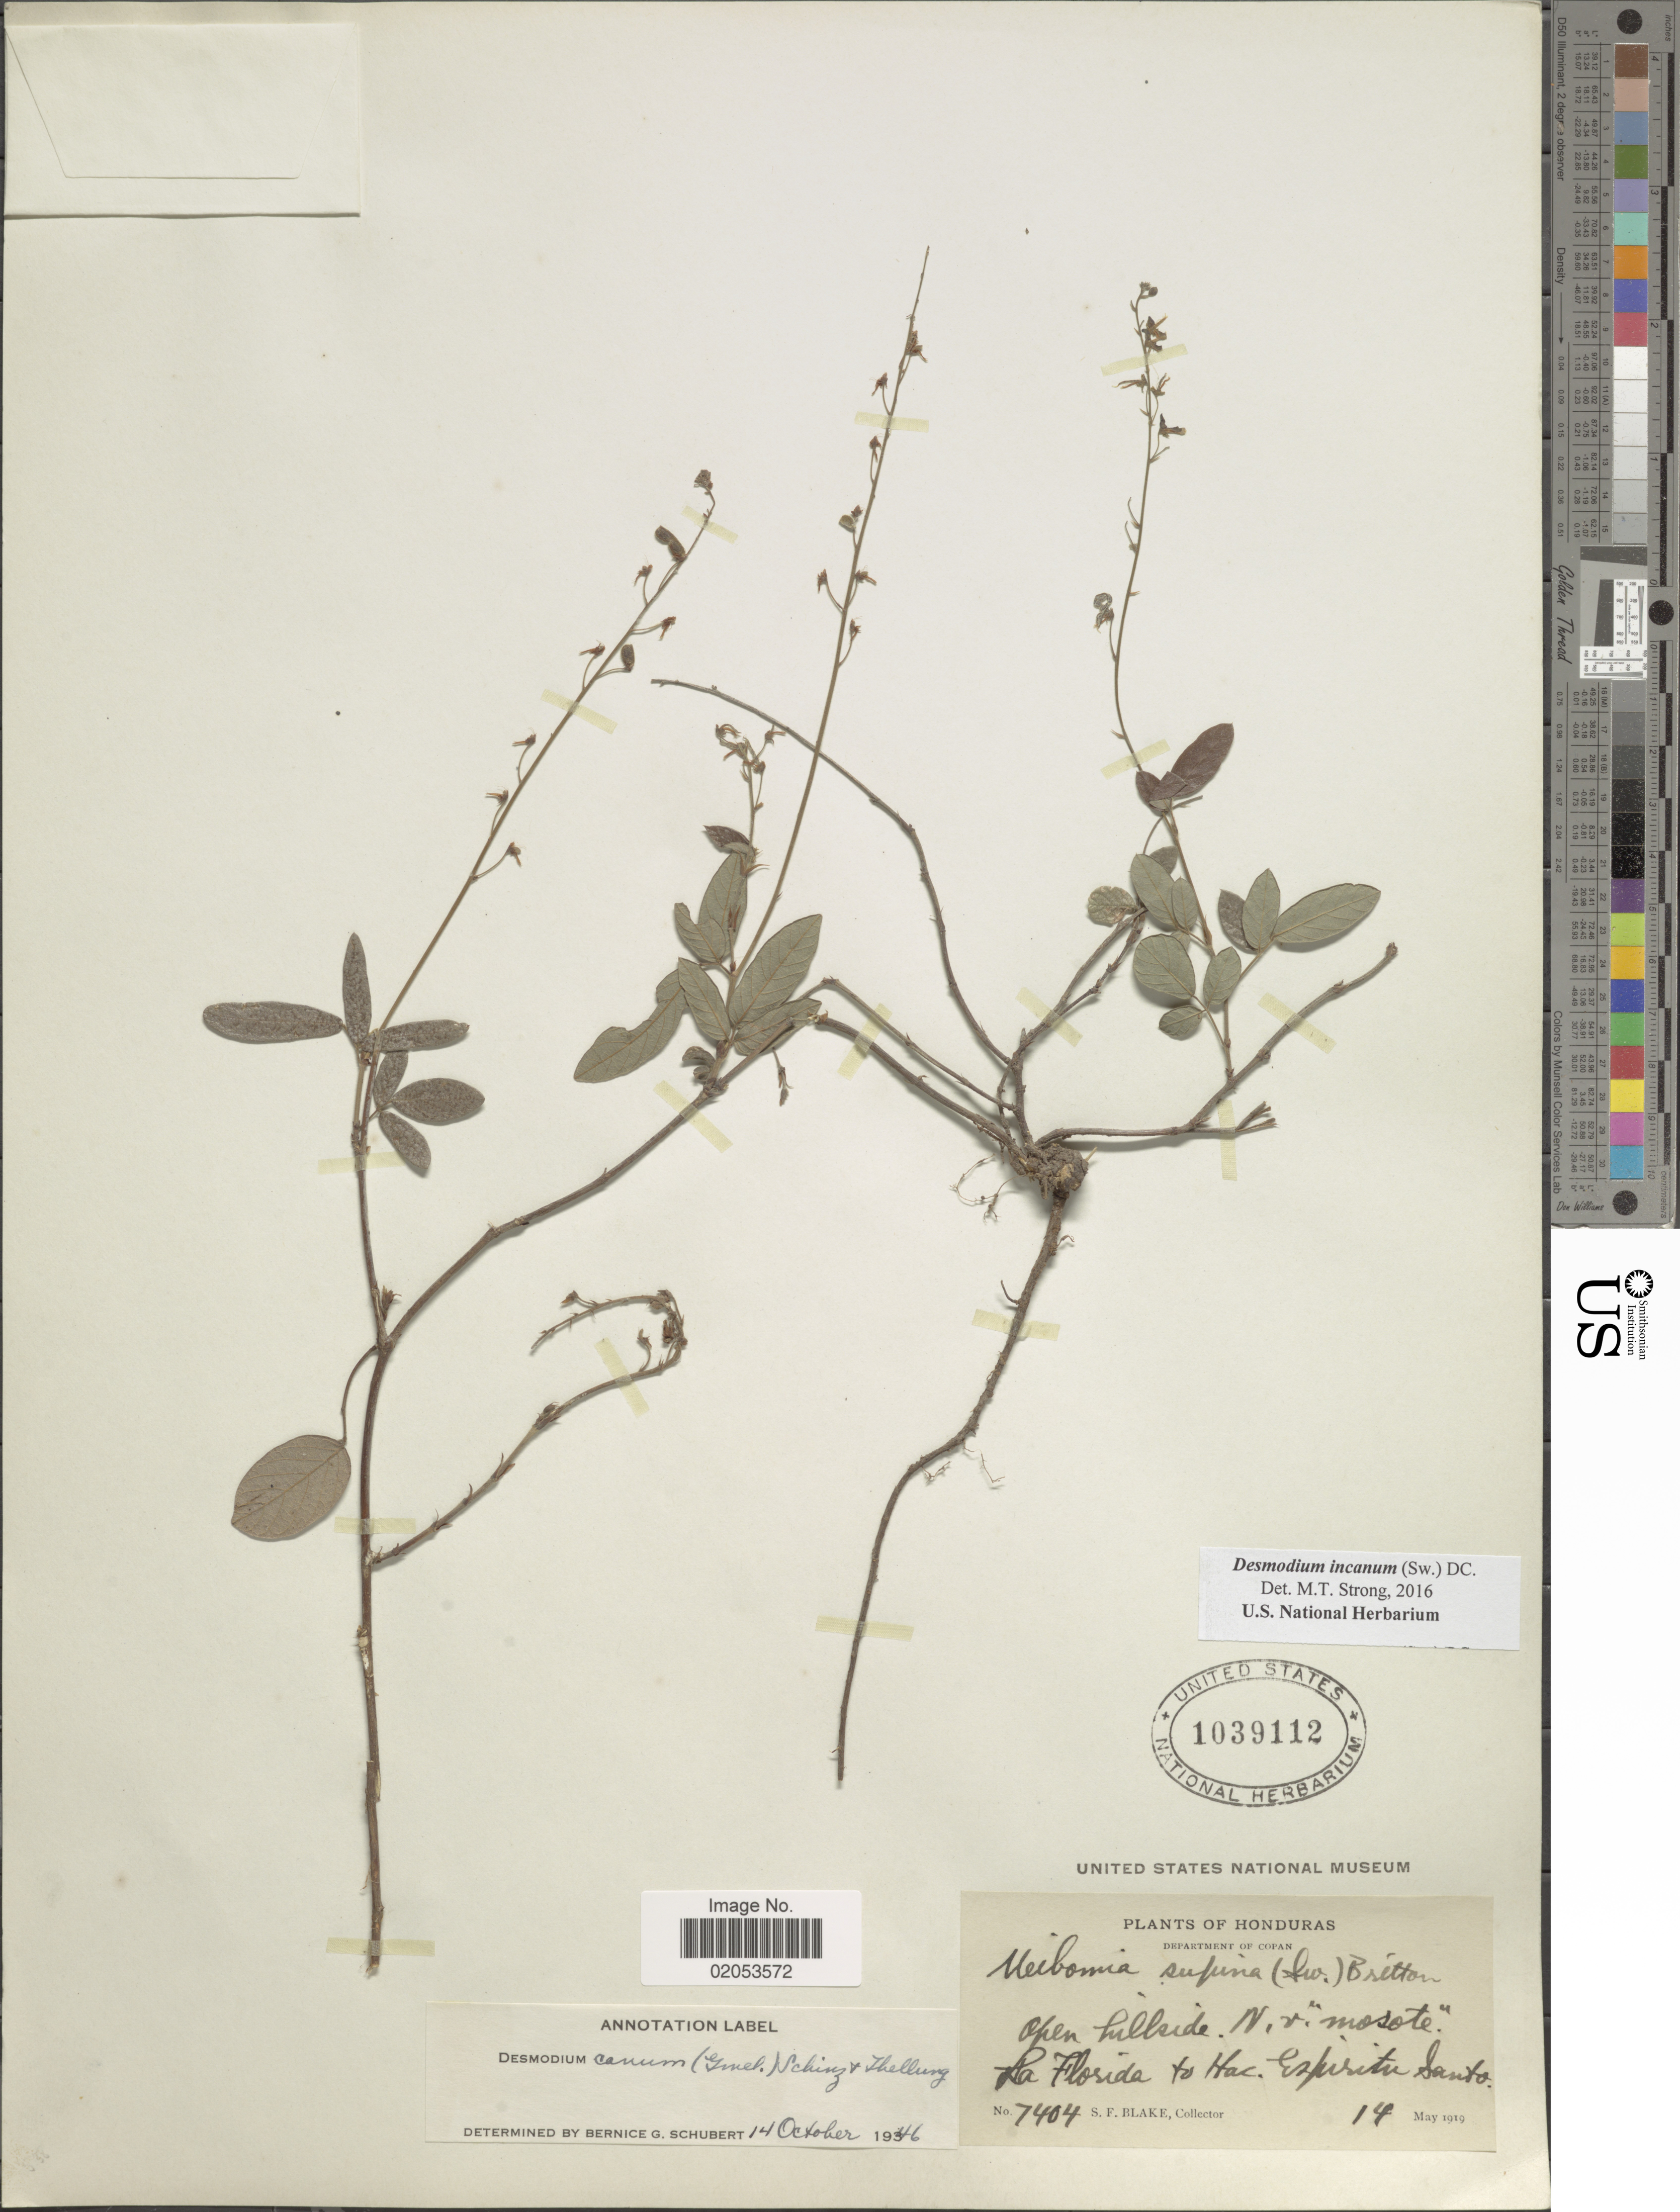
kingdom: Plantae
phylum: Tracheophyta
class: Magnoliopsida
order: Fabales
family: Fabaceae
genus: Desmodium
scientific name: Desmodium incanum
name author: (Sw.) DC.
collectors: S. Blake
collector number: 7404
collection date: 1919-05-14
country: Honduras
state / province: Copán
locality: Open hillside N.O. 'Mosote' La Florida to Hac. Espiritu Santo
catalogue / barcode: US 1039112